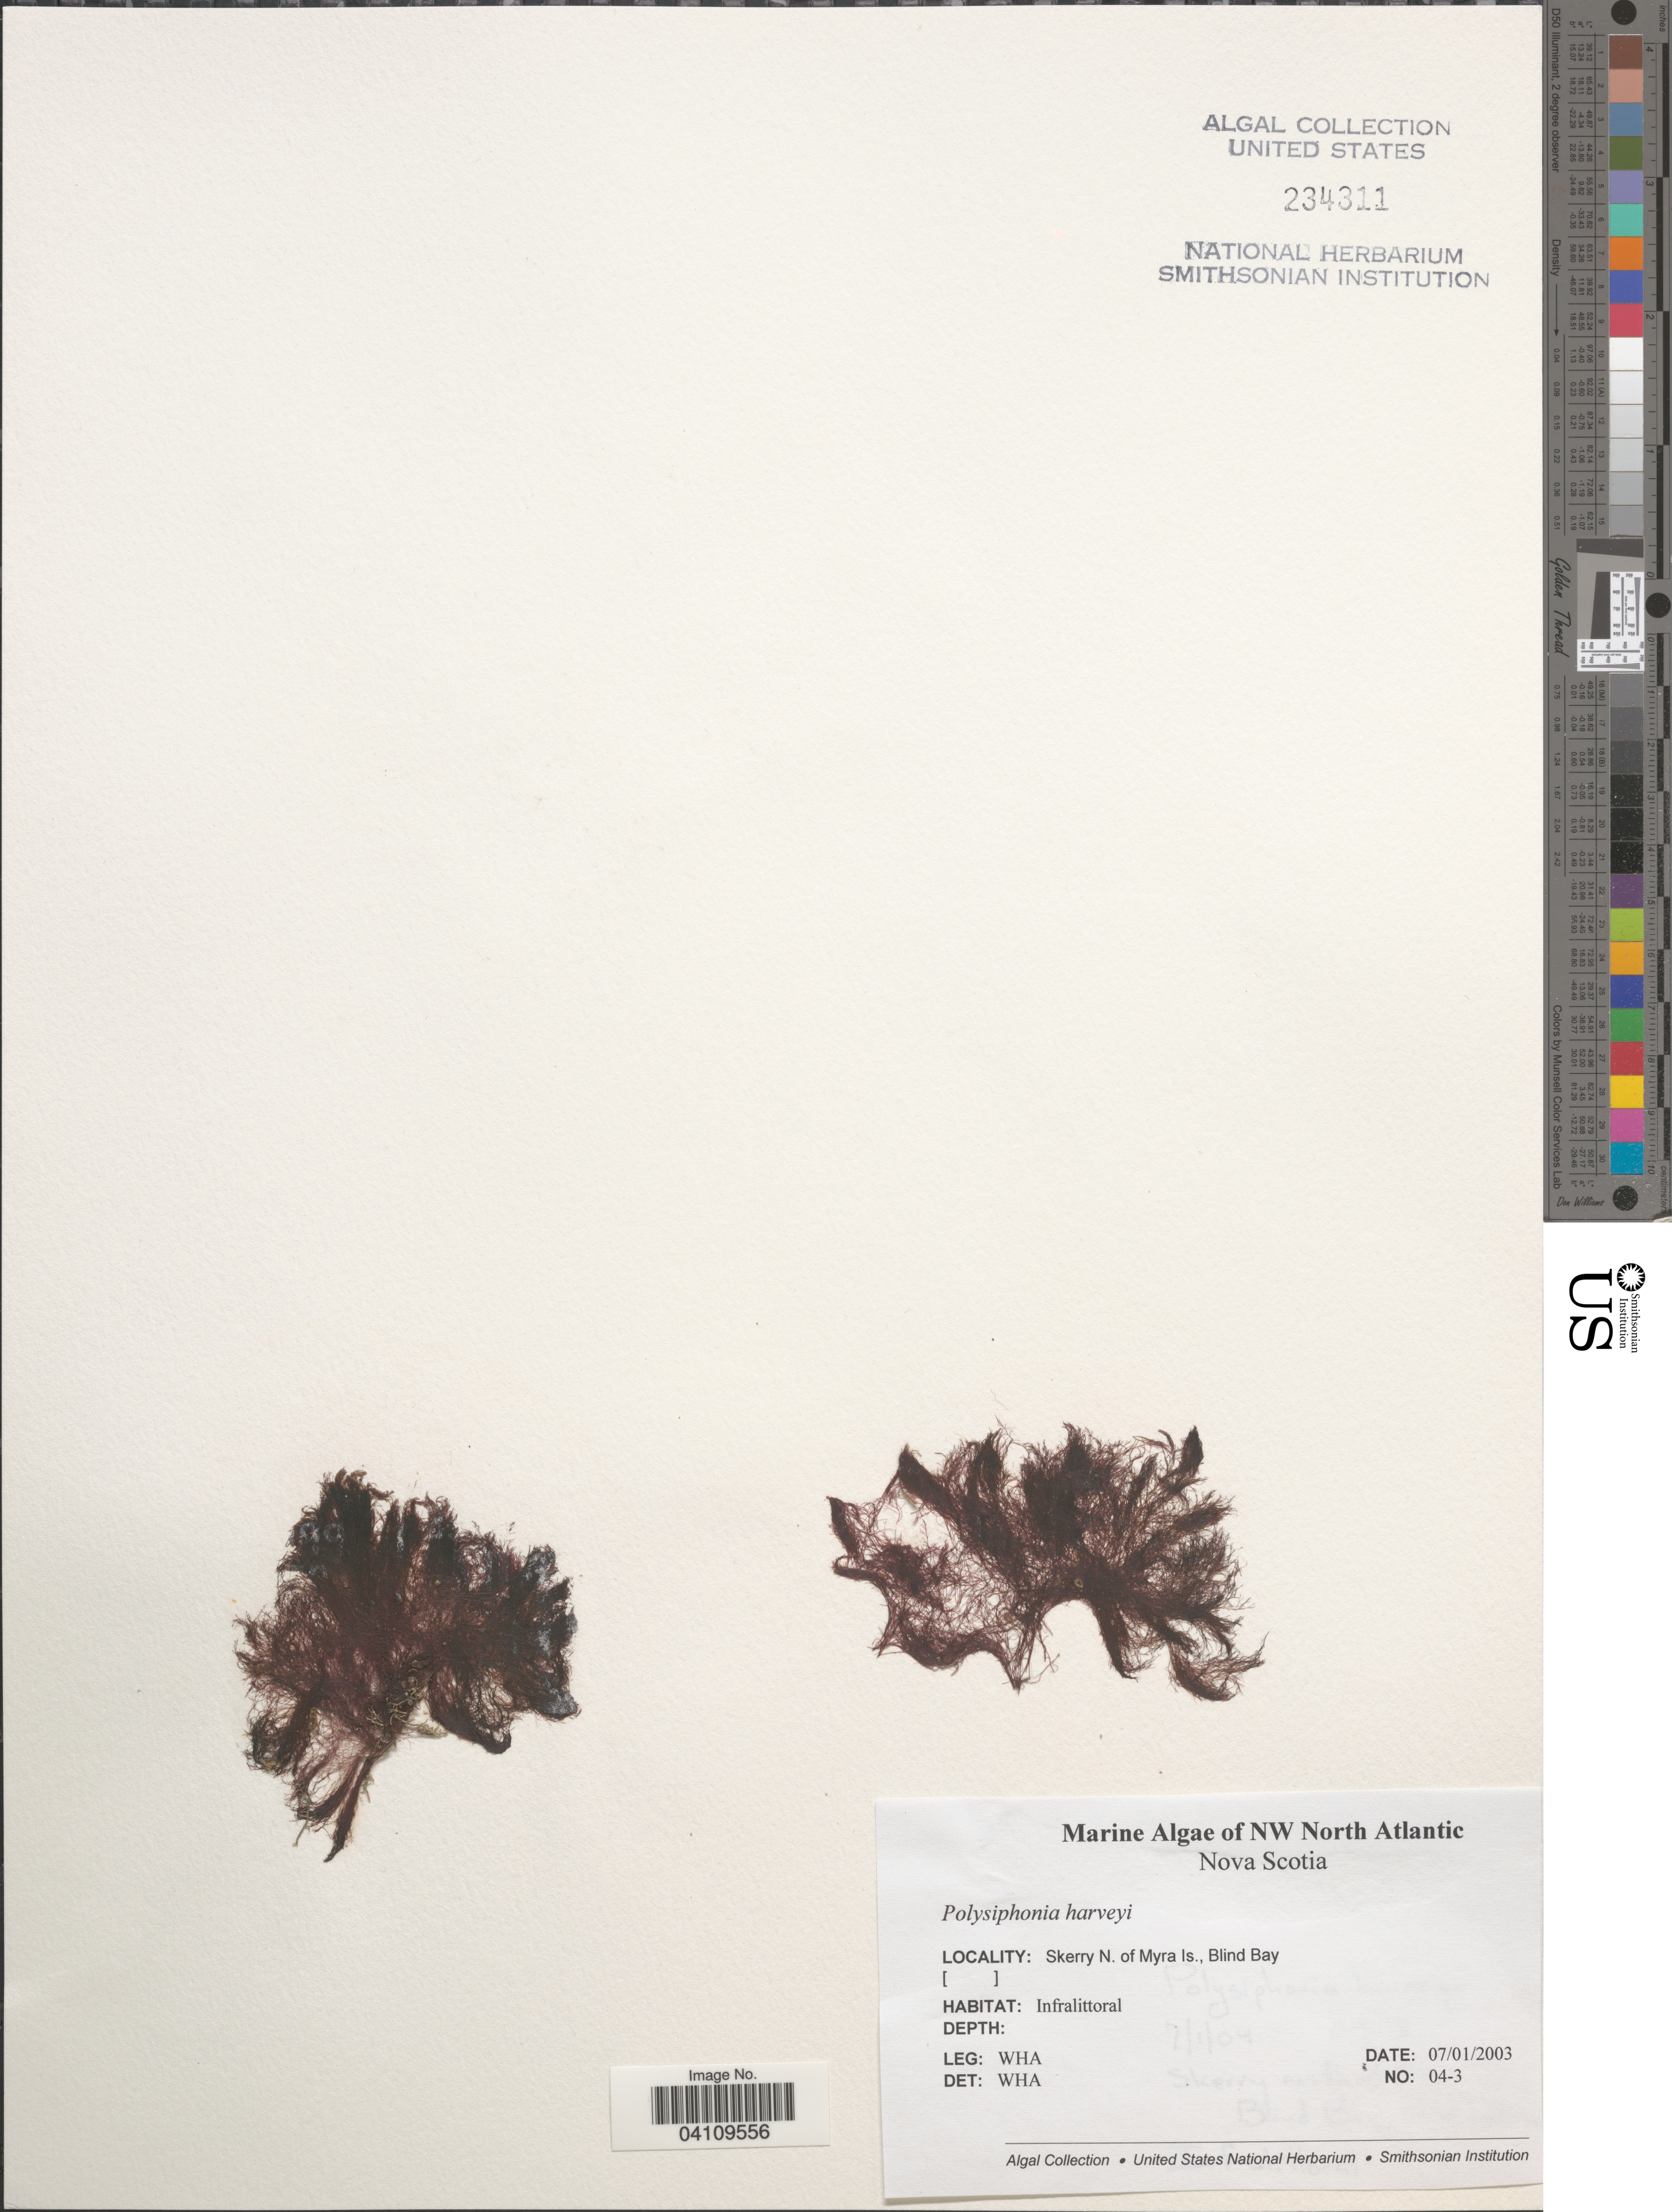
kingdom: Plantae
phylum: Rhodophyta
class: Florideophyceae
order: Ceramiales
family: Rhodomelaceae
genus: Melanothamnus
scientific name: Melanothamnus harveyi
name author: (Bailey) Diaz-Tapia & C.A. Maggs in Diaz-Tapia et al.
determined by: Algae name updating Project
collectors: W. H. Adey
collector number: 04-3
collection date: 2003-01-07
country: Canada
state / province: Nova Scotia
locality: NW North Atlantic. Skerry N. of Myra Is., Blind Bay.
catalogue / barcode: US 234311